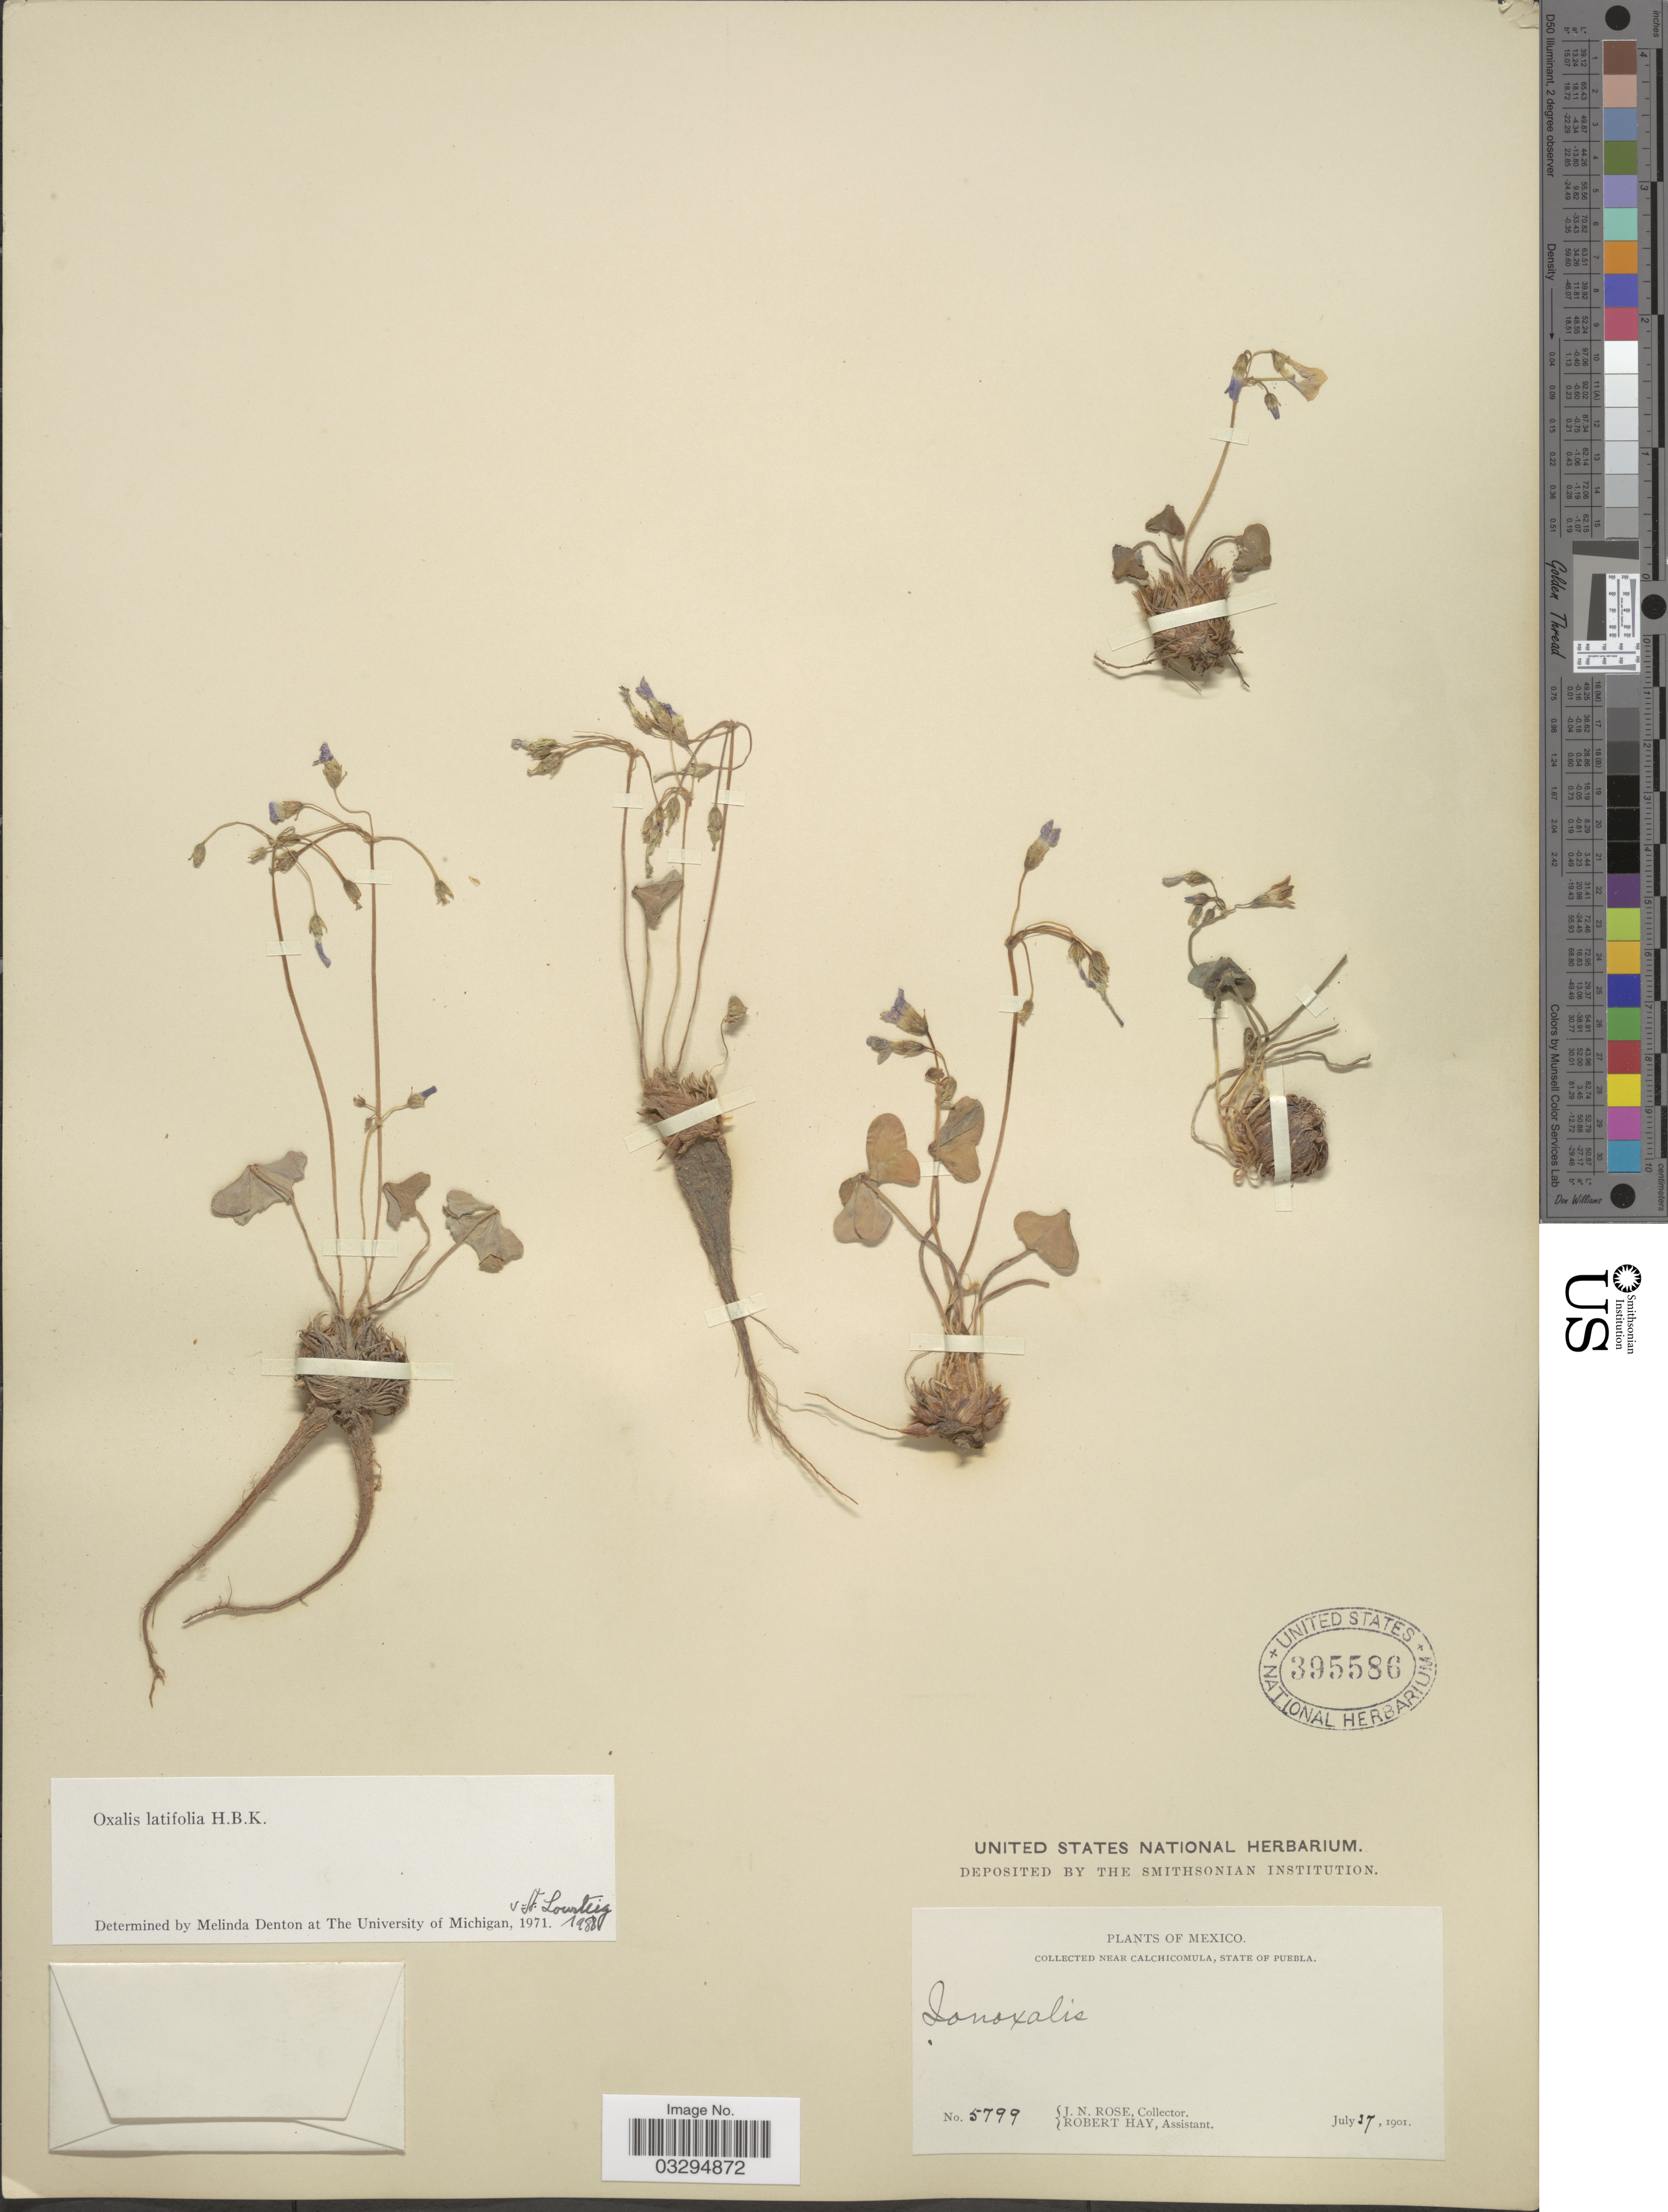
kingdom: Plantae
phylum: Tracheophyta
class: Magnoliopsida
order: Oxalidales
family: Oxalidaceae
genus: Oxalis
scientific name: Oxalis latifolia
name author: Kunth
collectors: J. N. Rose & R. Hay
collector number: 5799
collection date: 1901-07-27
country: Mexico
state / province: Puebla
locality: Near Calchicomula.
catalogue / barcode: US 395586